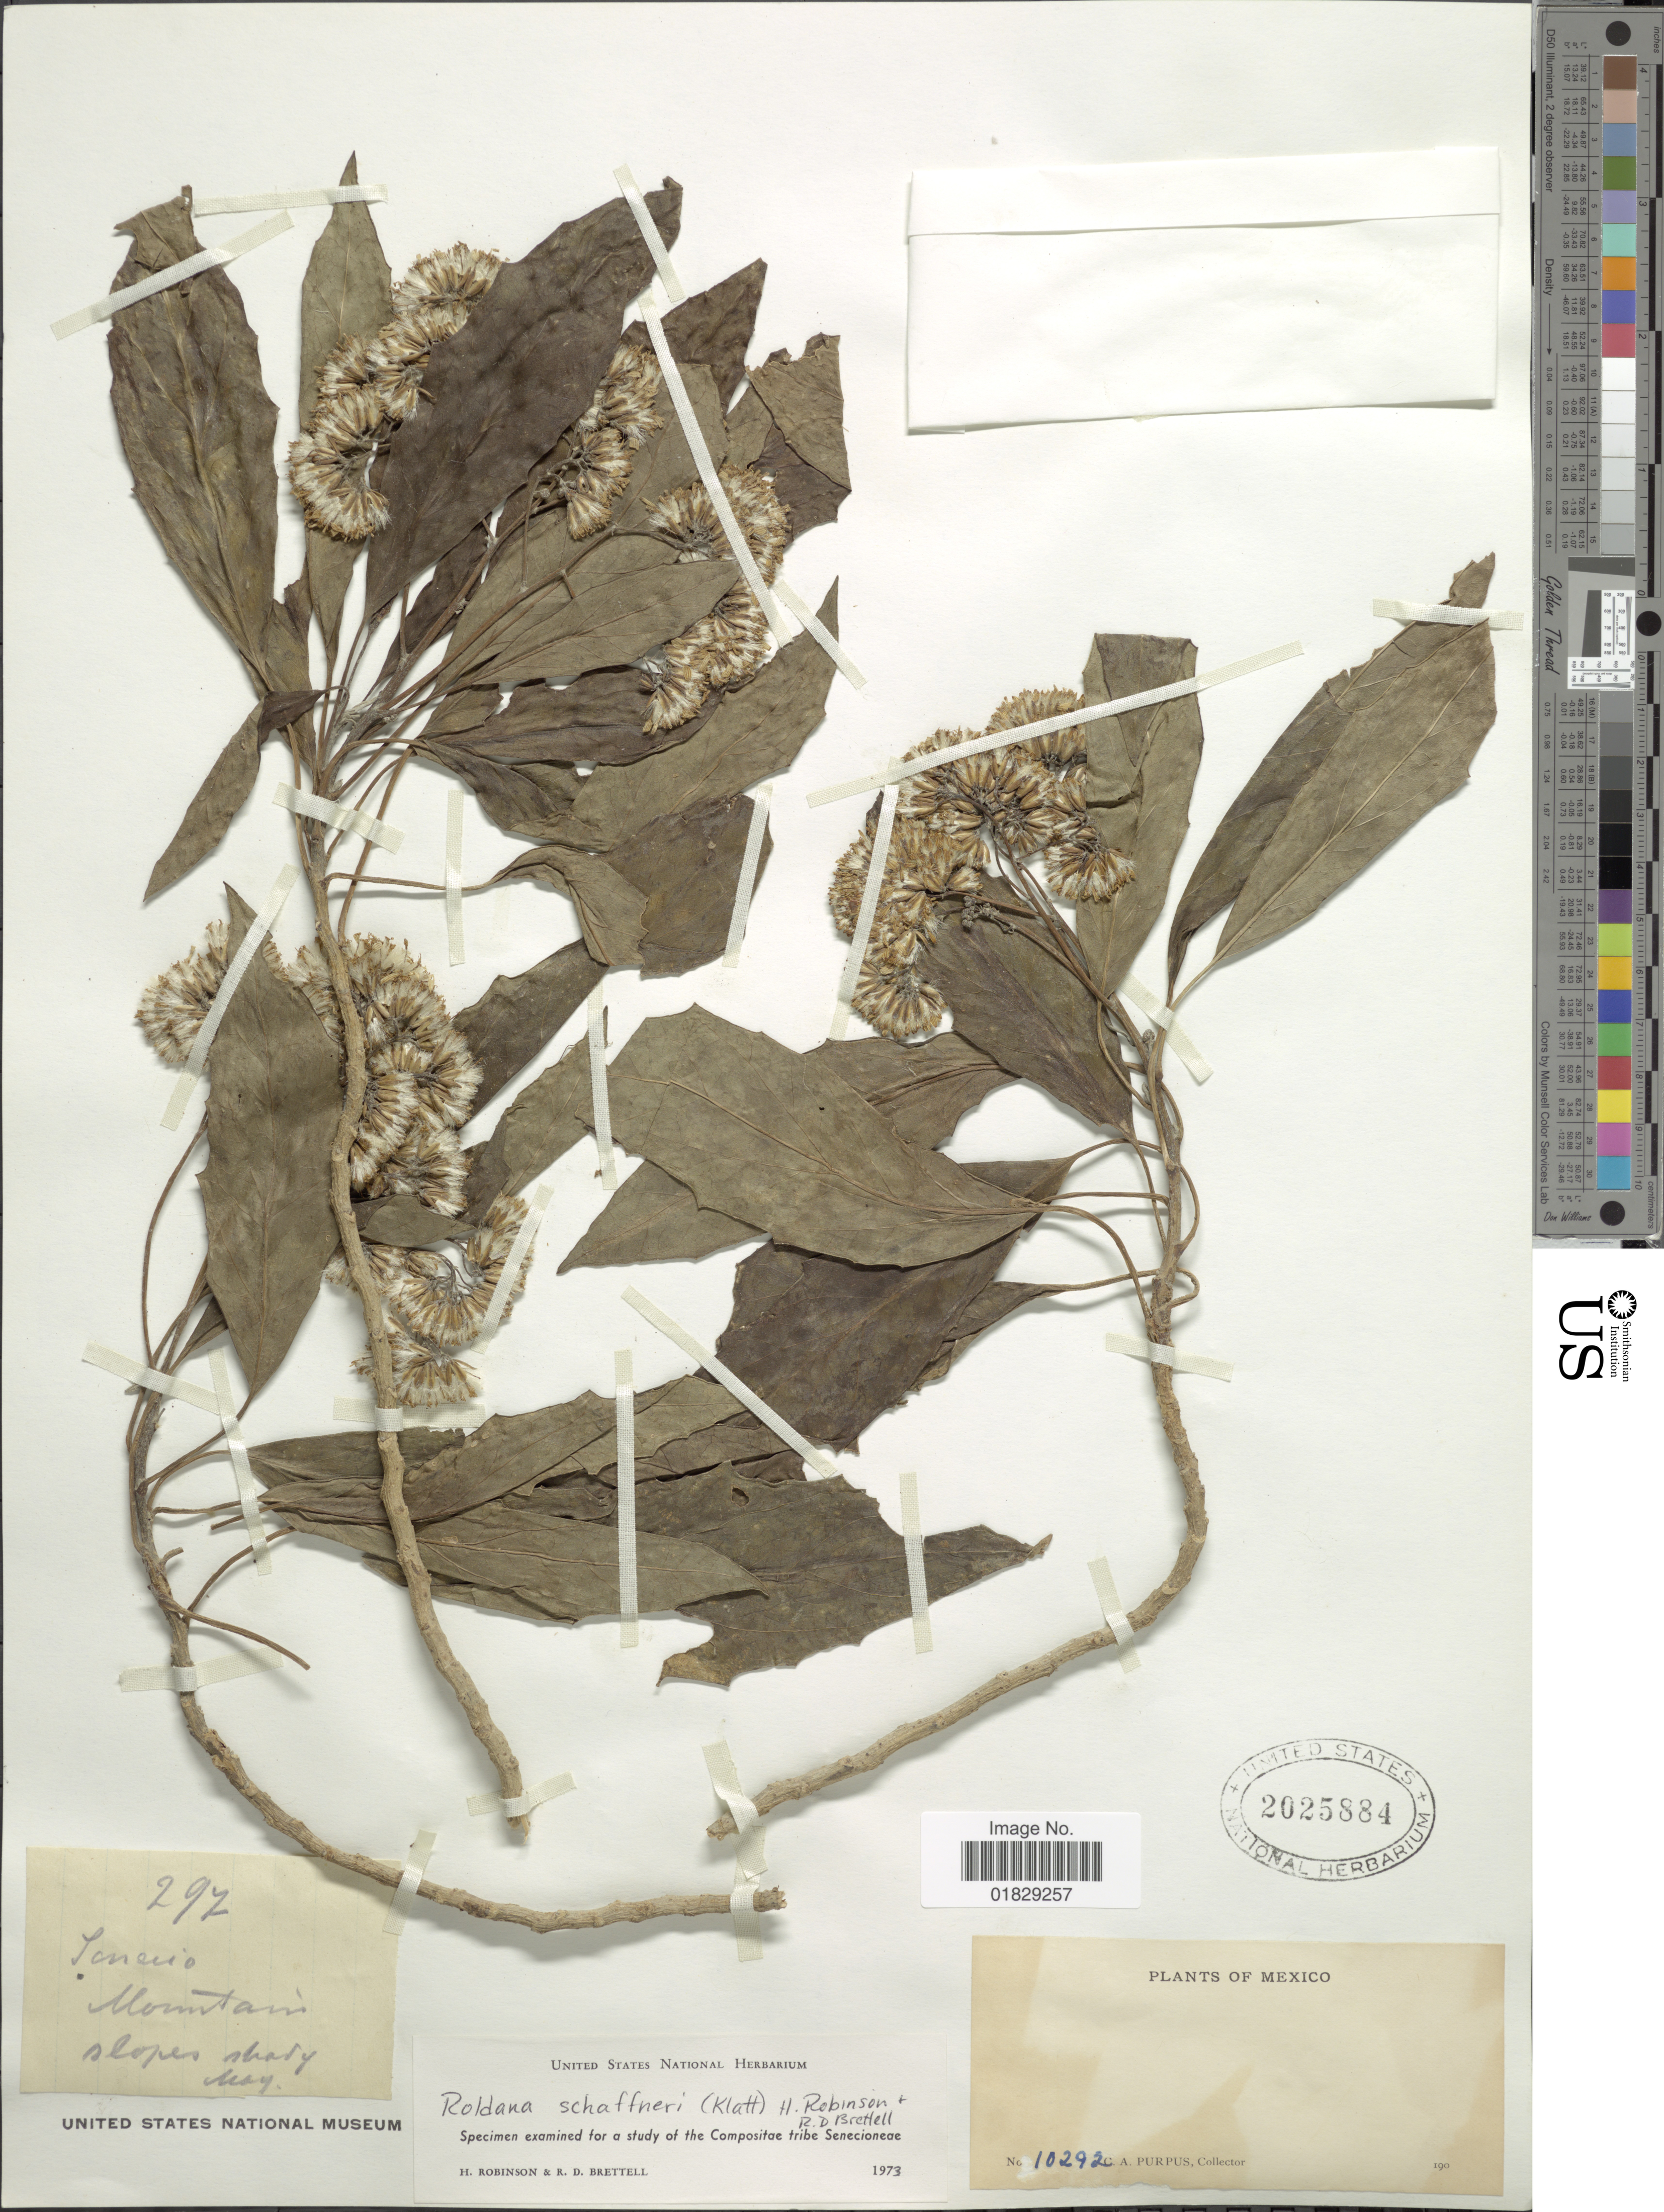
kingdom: Plantae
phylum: Tracheophyta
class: Magnoliopsida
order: Asterales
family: Asteraceae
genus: Roldana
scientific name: Roldana schaffneri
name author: (Sch. Bip. ex Klatt) H. Rob. & Brettell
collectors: C. A. Purpus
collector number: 10292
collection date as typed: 190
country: Mexico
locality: Mountain slopeks shady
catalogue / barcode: US 2025884